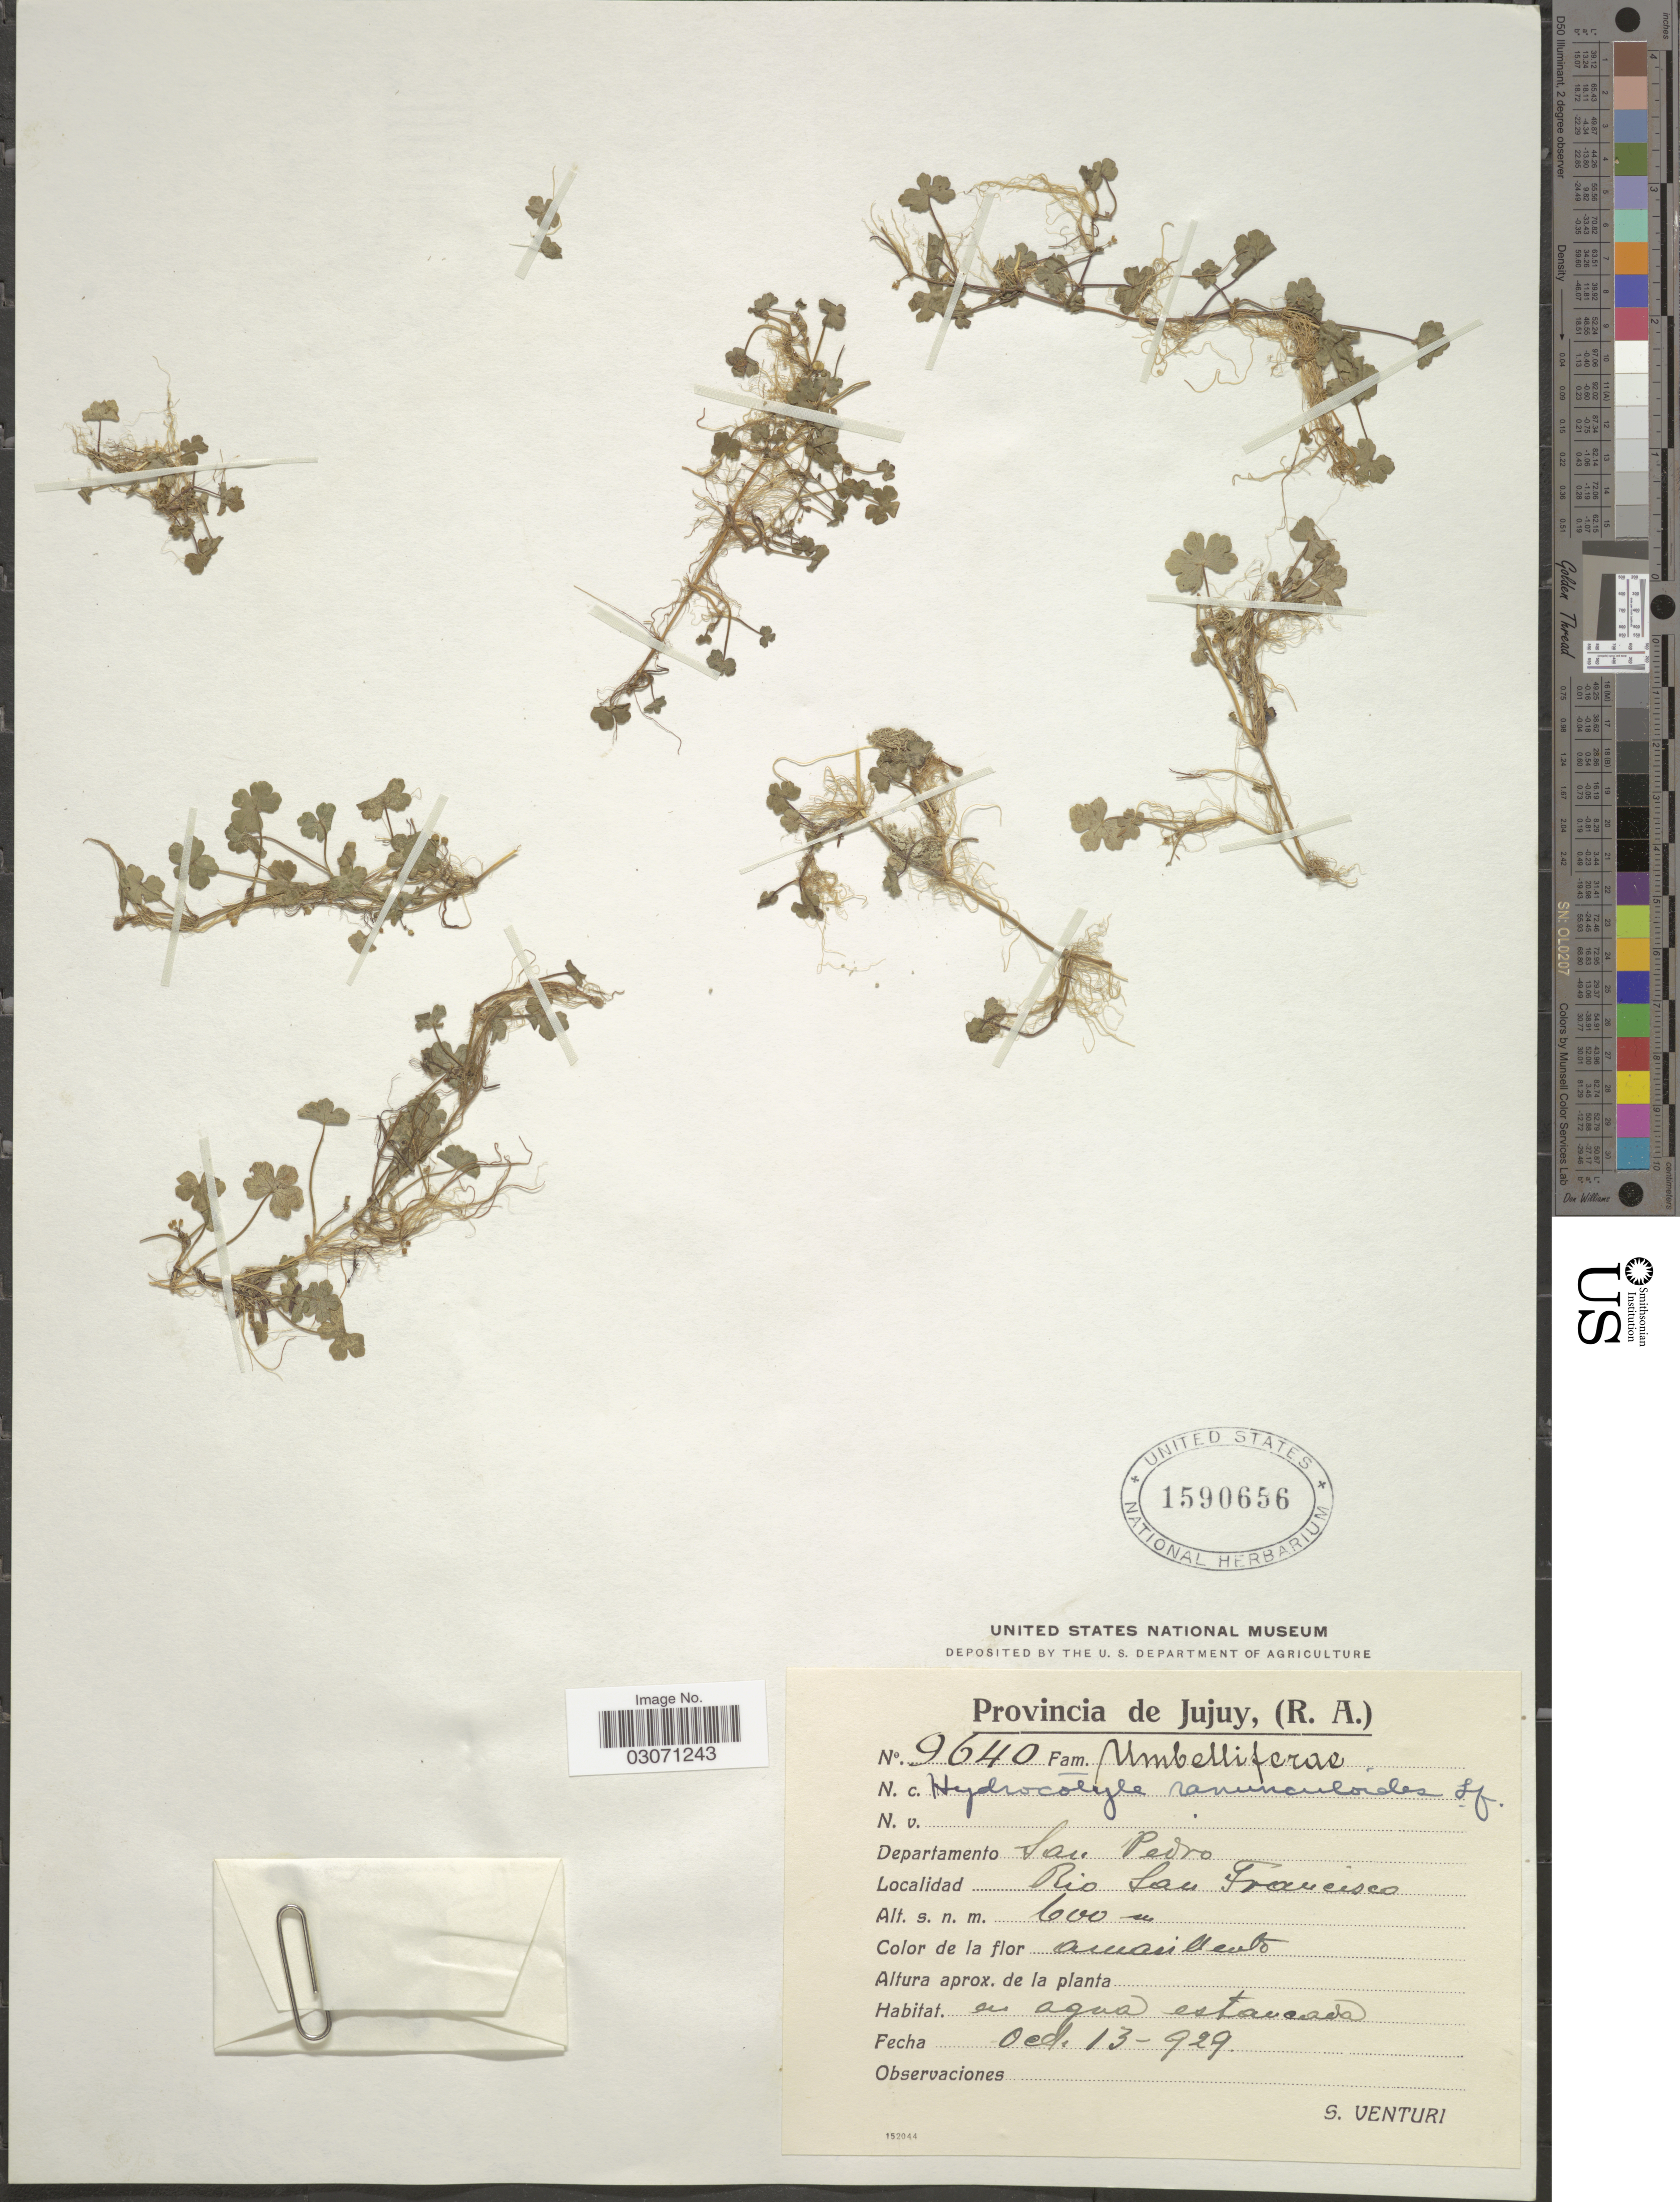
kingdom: Plantae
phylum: Tracheophyta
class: Magnoliopsida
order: Apiales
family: Araliaceae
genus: Hydrocotyle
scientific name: Hydrocotyle ranunculoides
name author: L. f.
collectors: S. Venturi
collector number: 9640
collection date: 1929-10-13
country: Argentina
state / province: Jujuy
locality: Departamento San Pedro. Rio San Francisco.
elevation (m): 600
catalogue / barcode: US 1590656